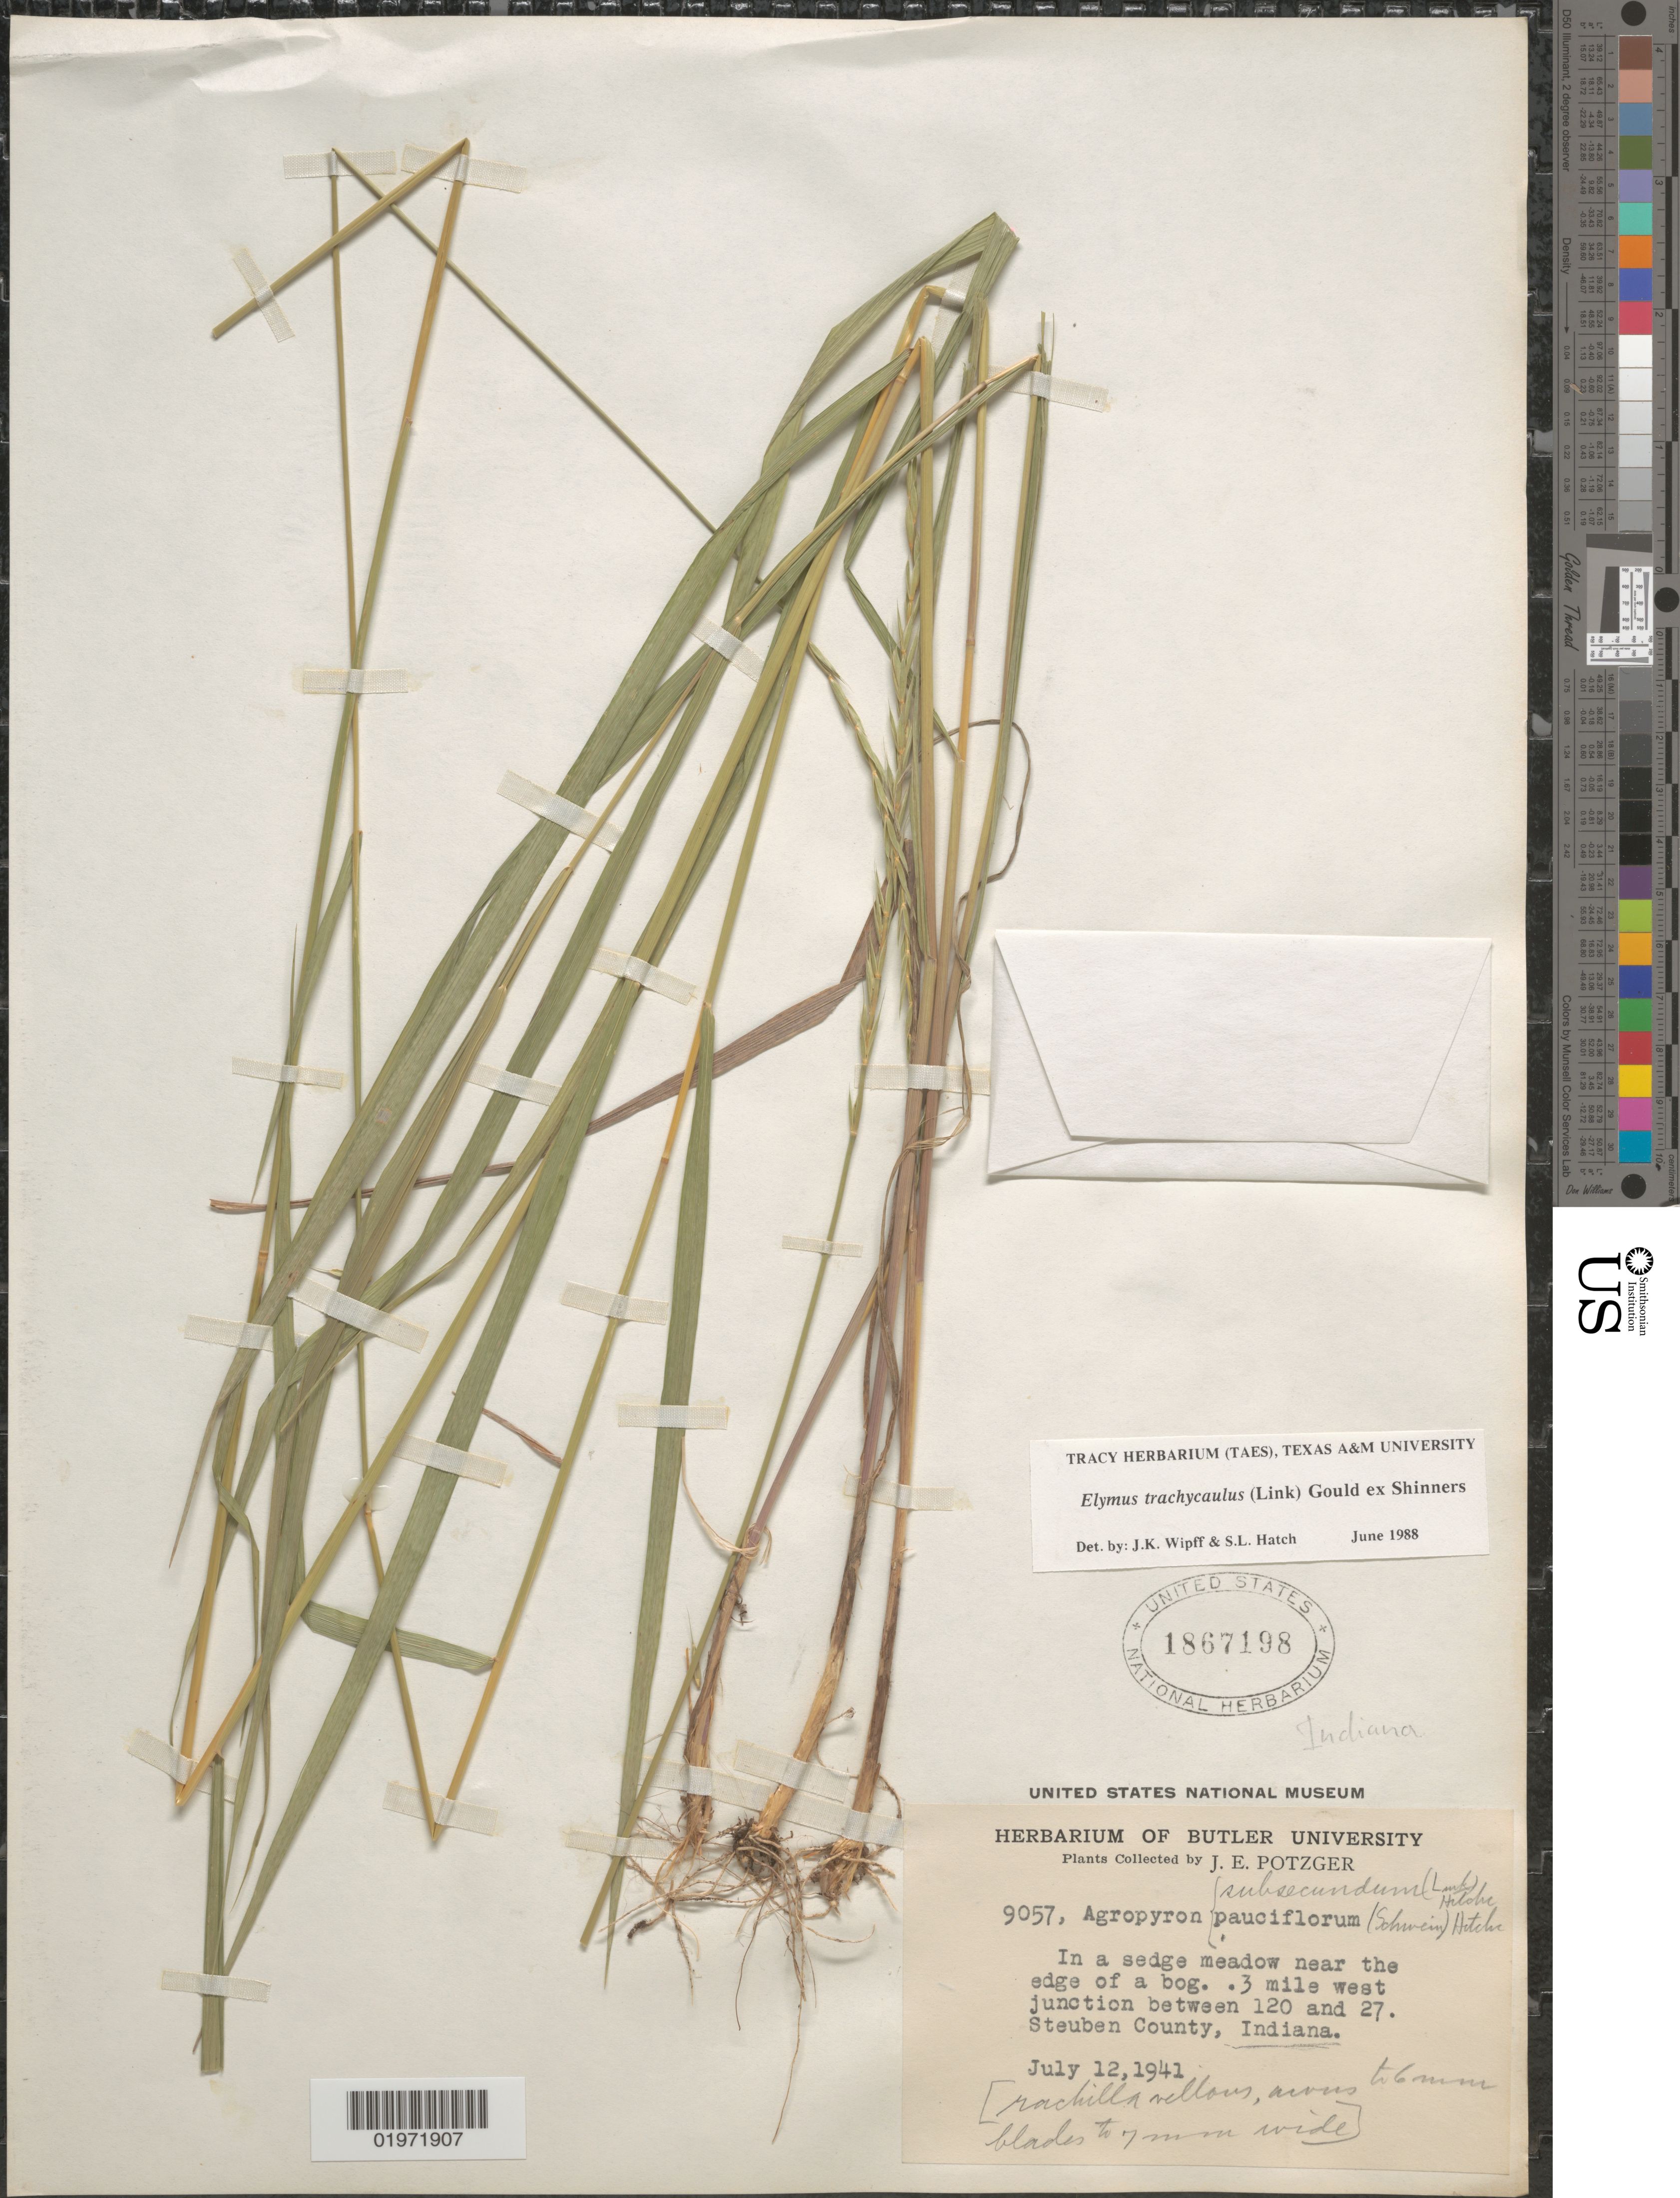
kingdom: Plantae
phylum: Tracheophyta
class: Liliopsida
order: Poales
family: Poaceae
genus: Elymus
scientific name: Elymus trachycaulus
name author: (Link) Gould ex Shinners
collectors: J. Potzger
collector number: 9057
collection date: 1941-07-12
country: United States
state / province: Indiana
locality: In a sedge meadow near the edge of a bog. .3 mile west junction between 120 and 27. Steuben County.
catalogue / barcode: US 1867198